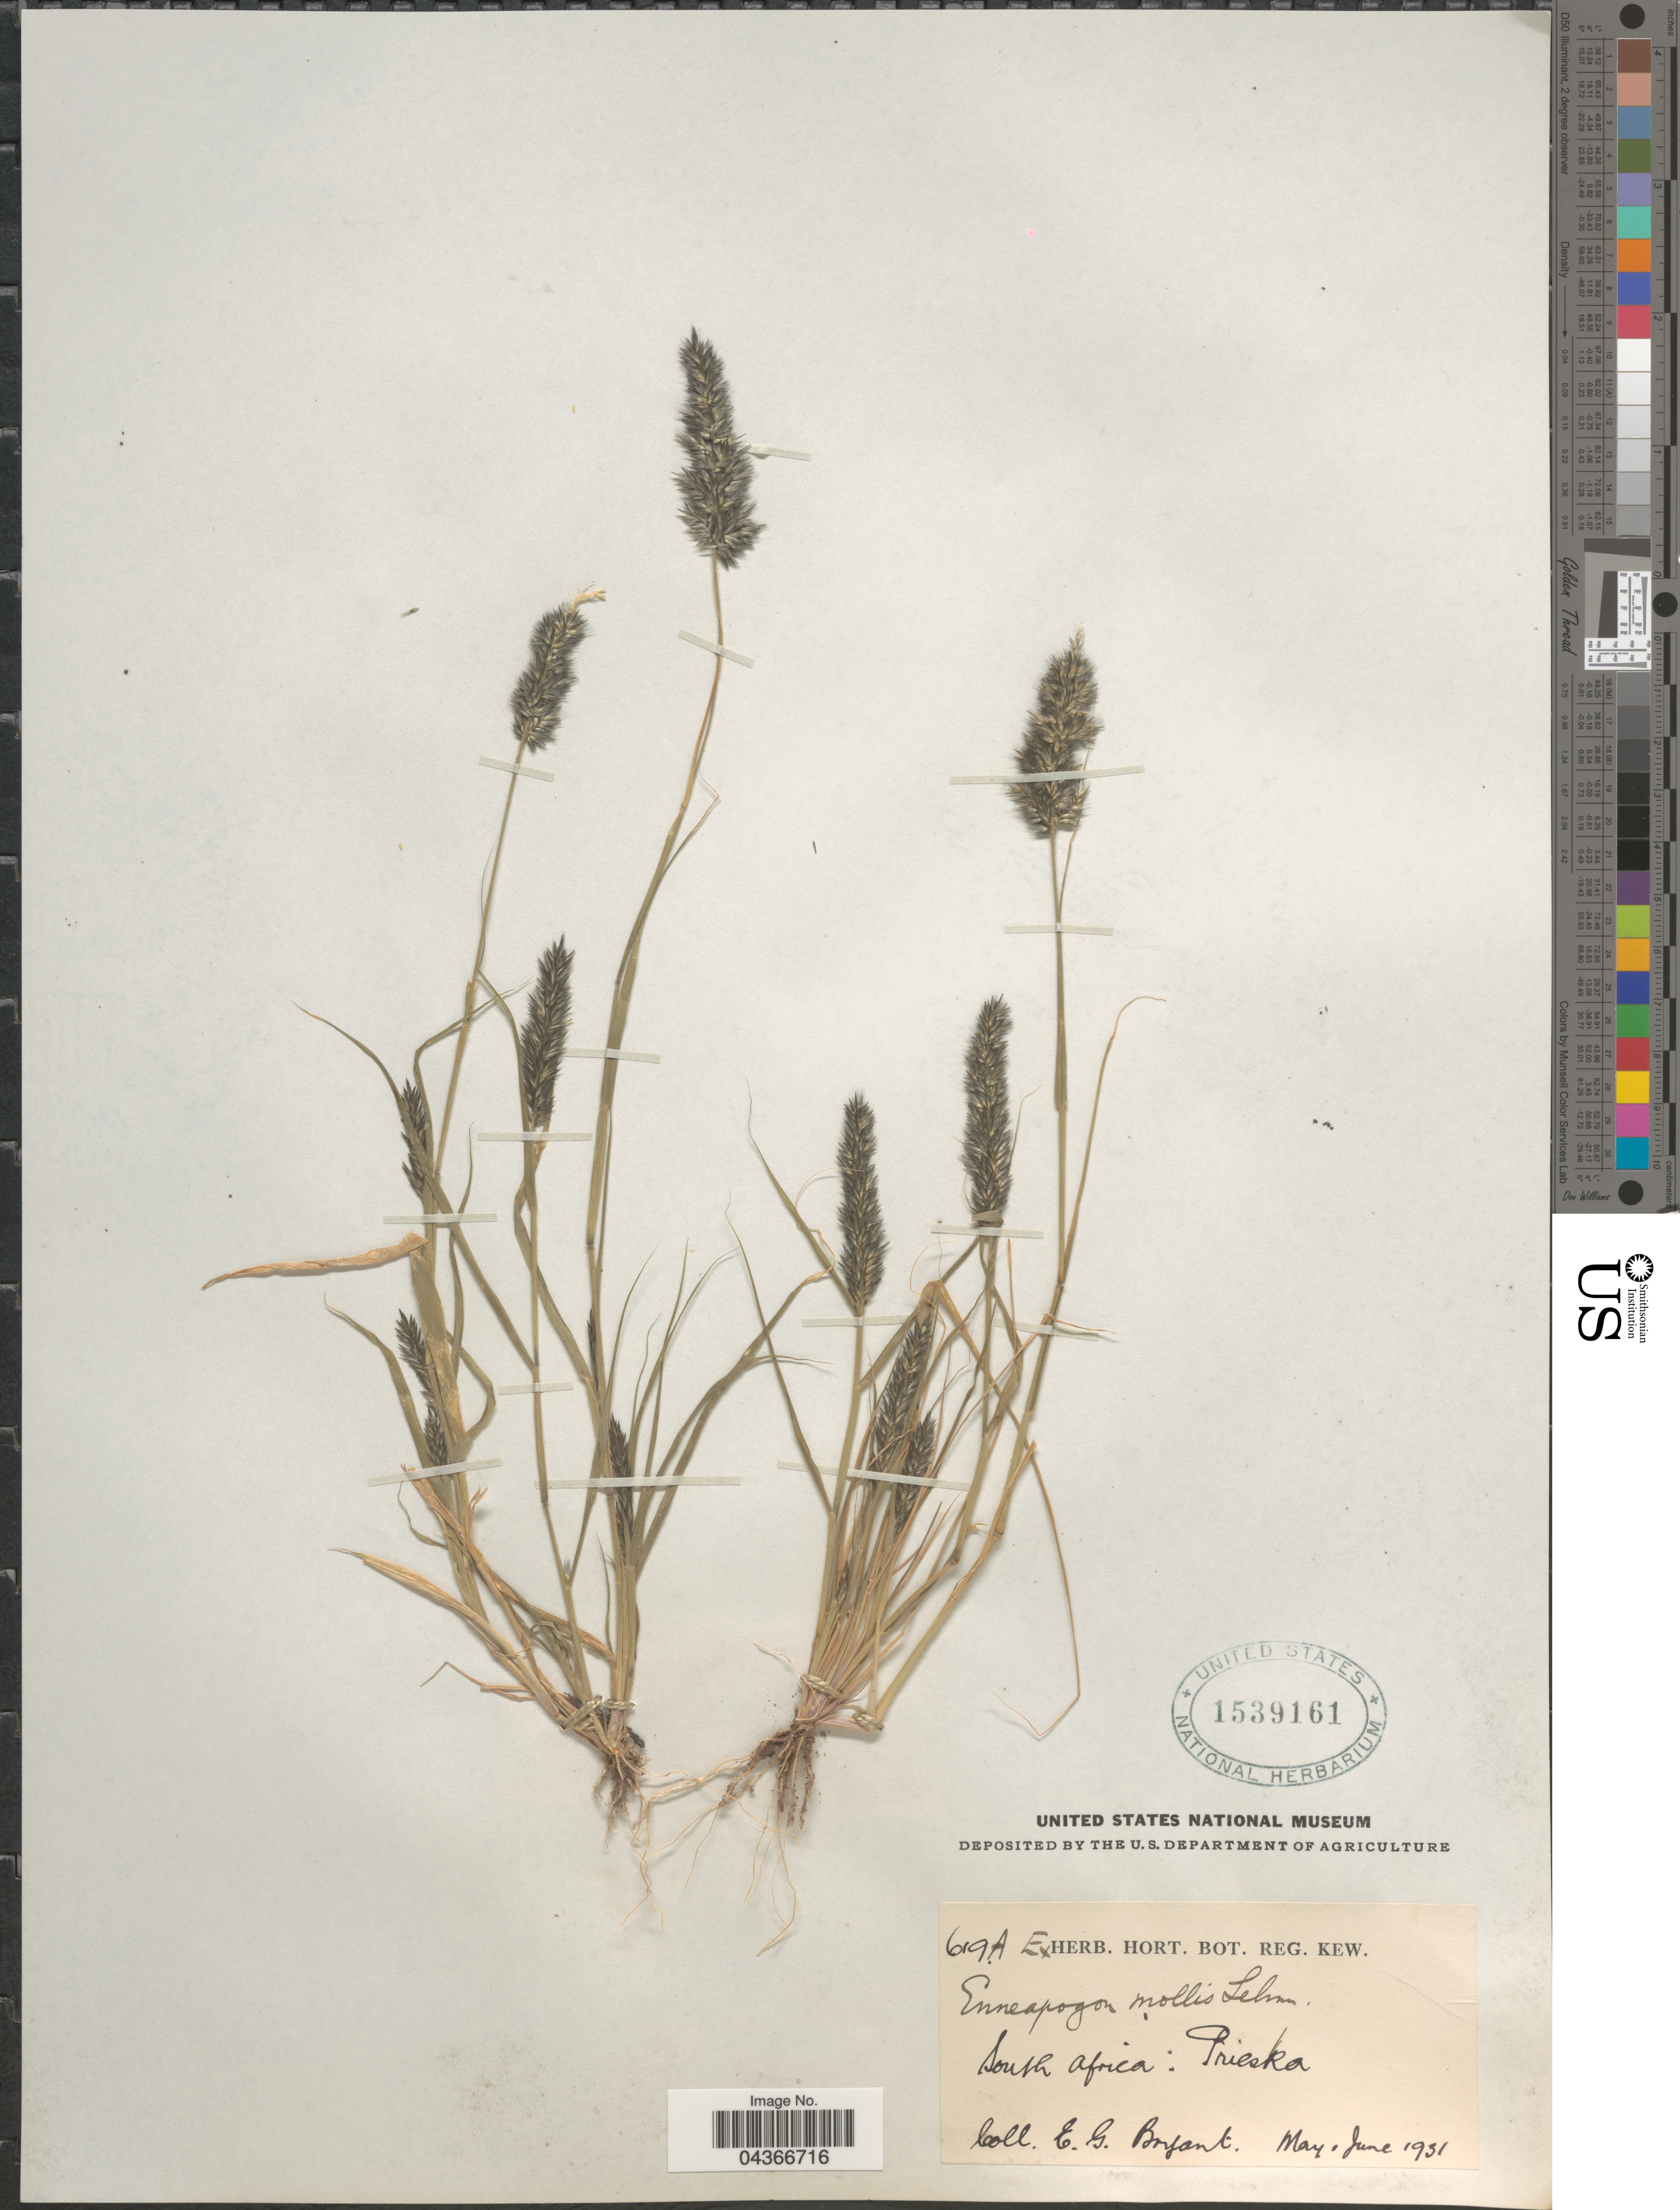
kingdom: Plantae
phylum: Tracheophyta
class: Liliopsida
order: Poales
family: Poaceae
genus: Enneapogon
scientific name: Enneapogon cenchroides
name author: (Licht. ex Roem. & Schult.) C.E. Hubb.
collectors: E. Bryant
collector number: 6194A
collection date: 1931-05/1931-06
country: South Africa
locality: Prieska.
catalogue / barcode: US 1539161